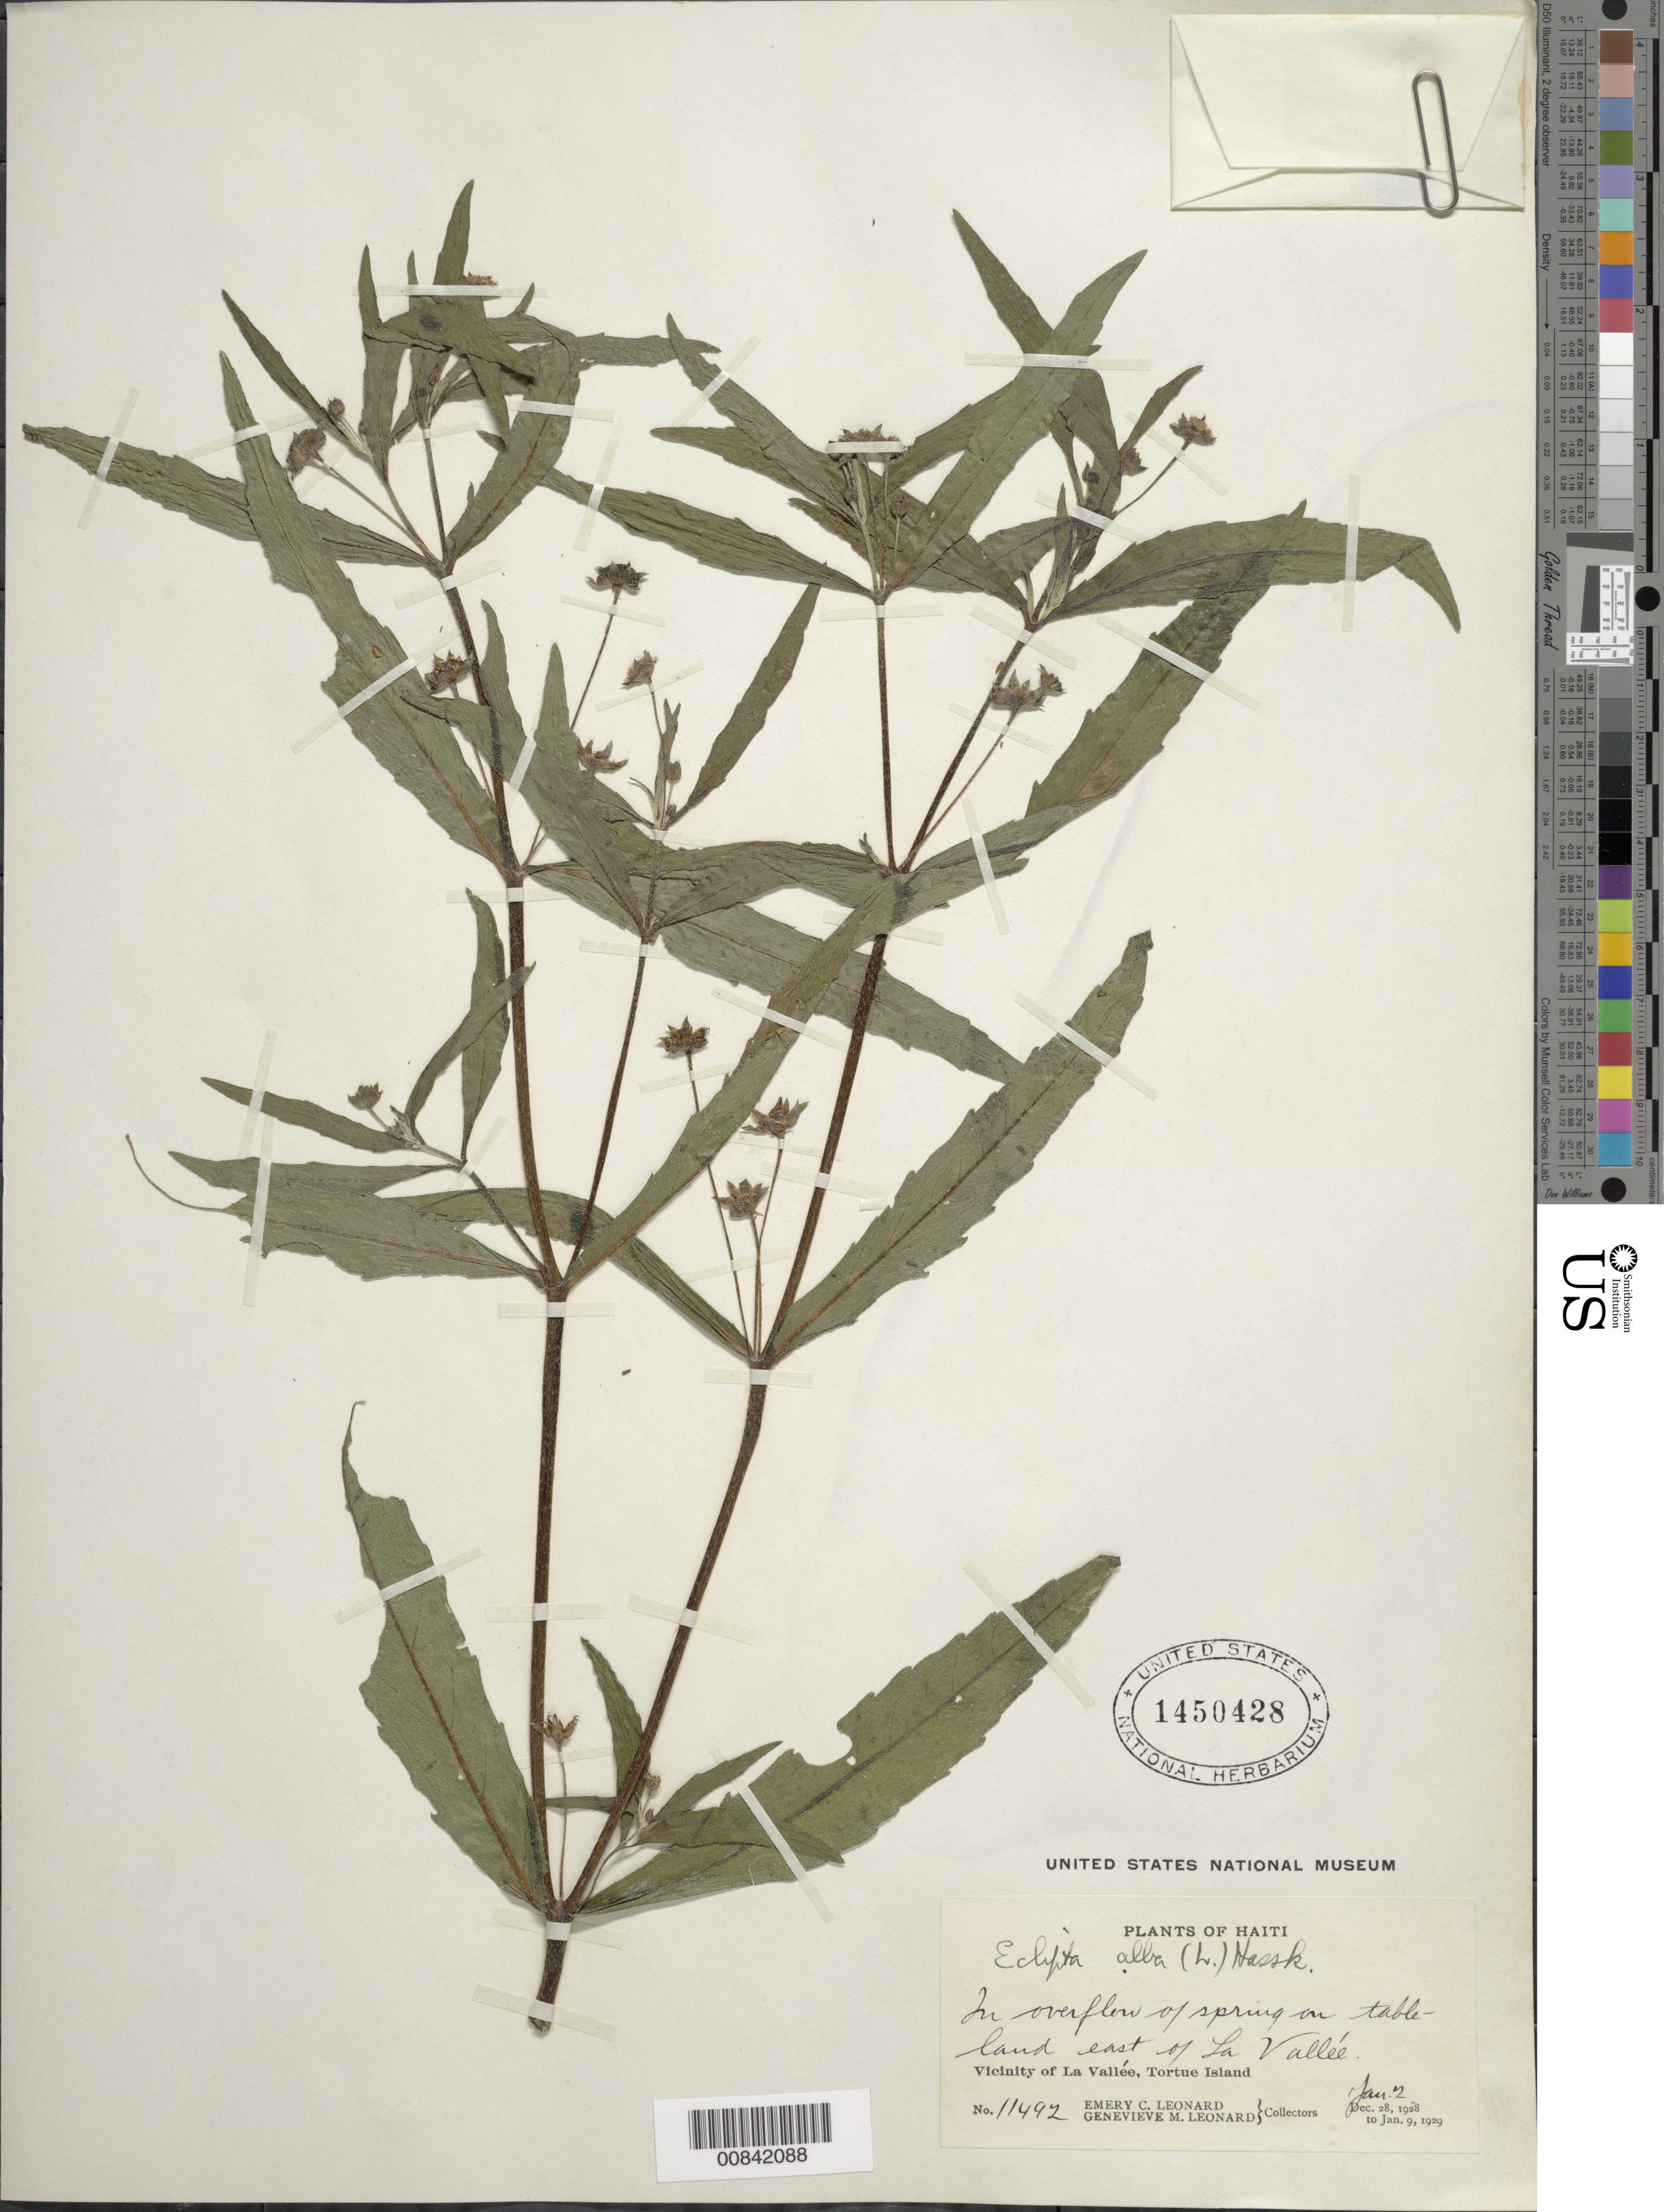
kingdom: Plantae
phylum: Tracheophyta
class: Magnoliopsida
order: Asterales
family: Asteraceae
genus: Eclipta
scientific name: Eclipta prostrata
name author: (L.) L.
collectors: E. C. Leonard & G. M. Leonard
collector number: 11492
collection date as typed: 02 Jan 1929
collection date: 1929-01-02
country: Haiti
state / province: Nord-Ouest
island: Île de la Tortue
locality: Vicinity of La Vallée, E of city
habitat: In over flow of spring on table-land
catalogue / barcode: US 1450428